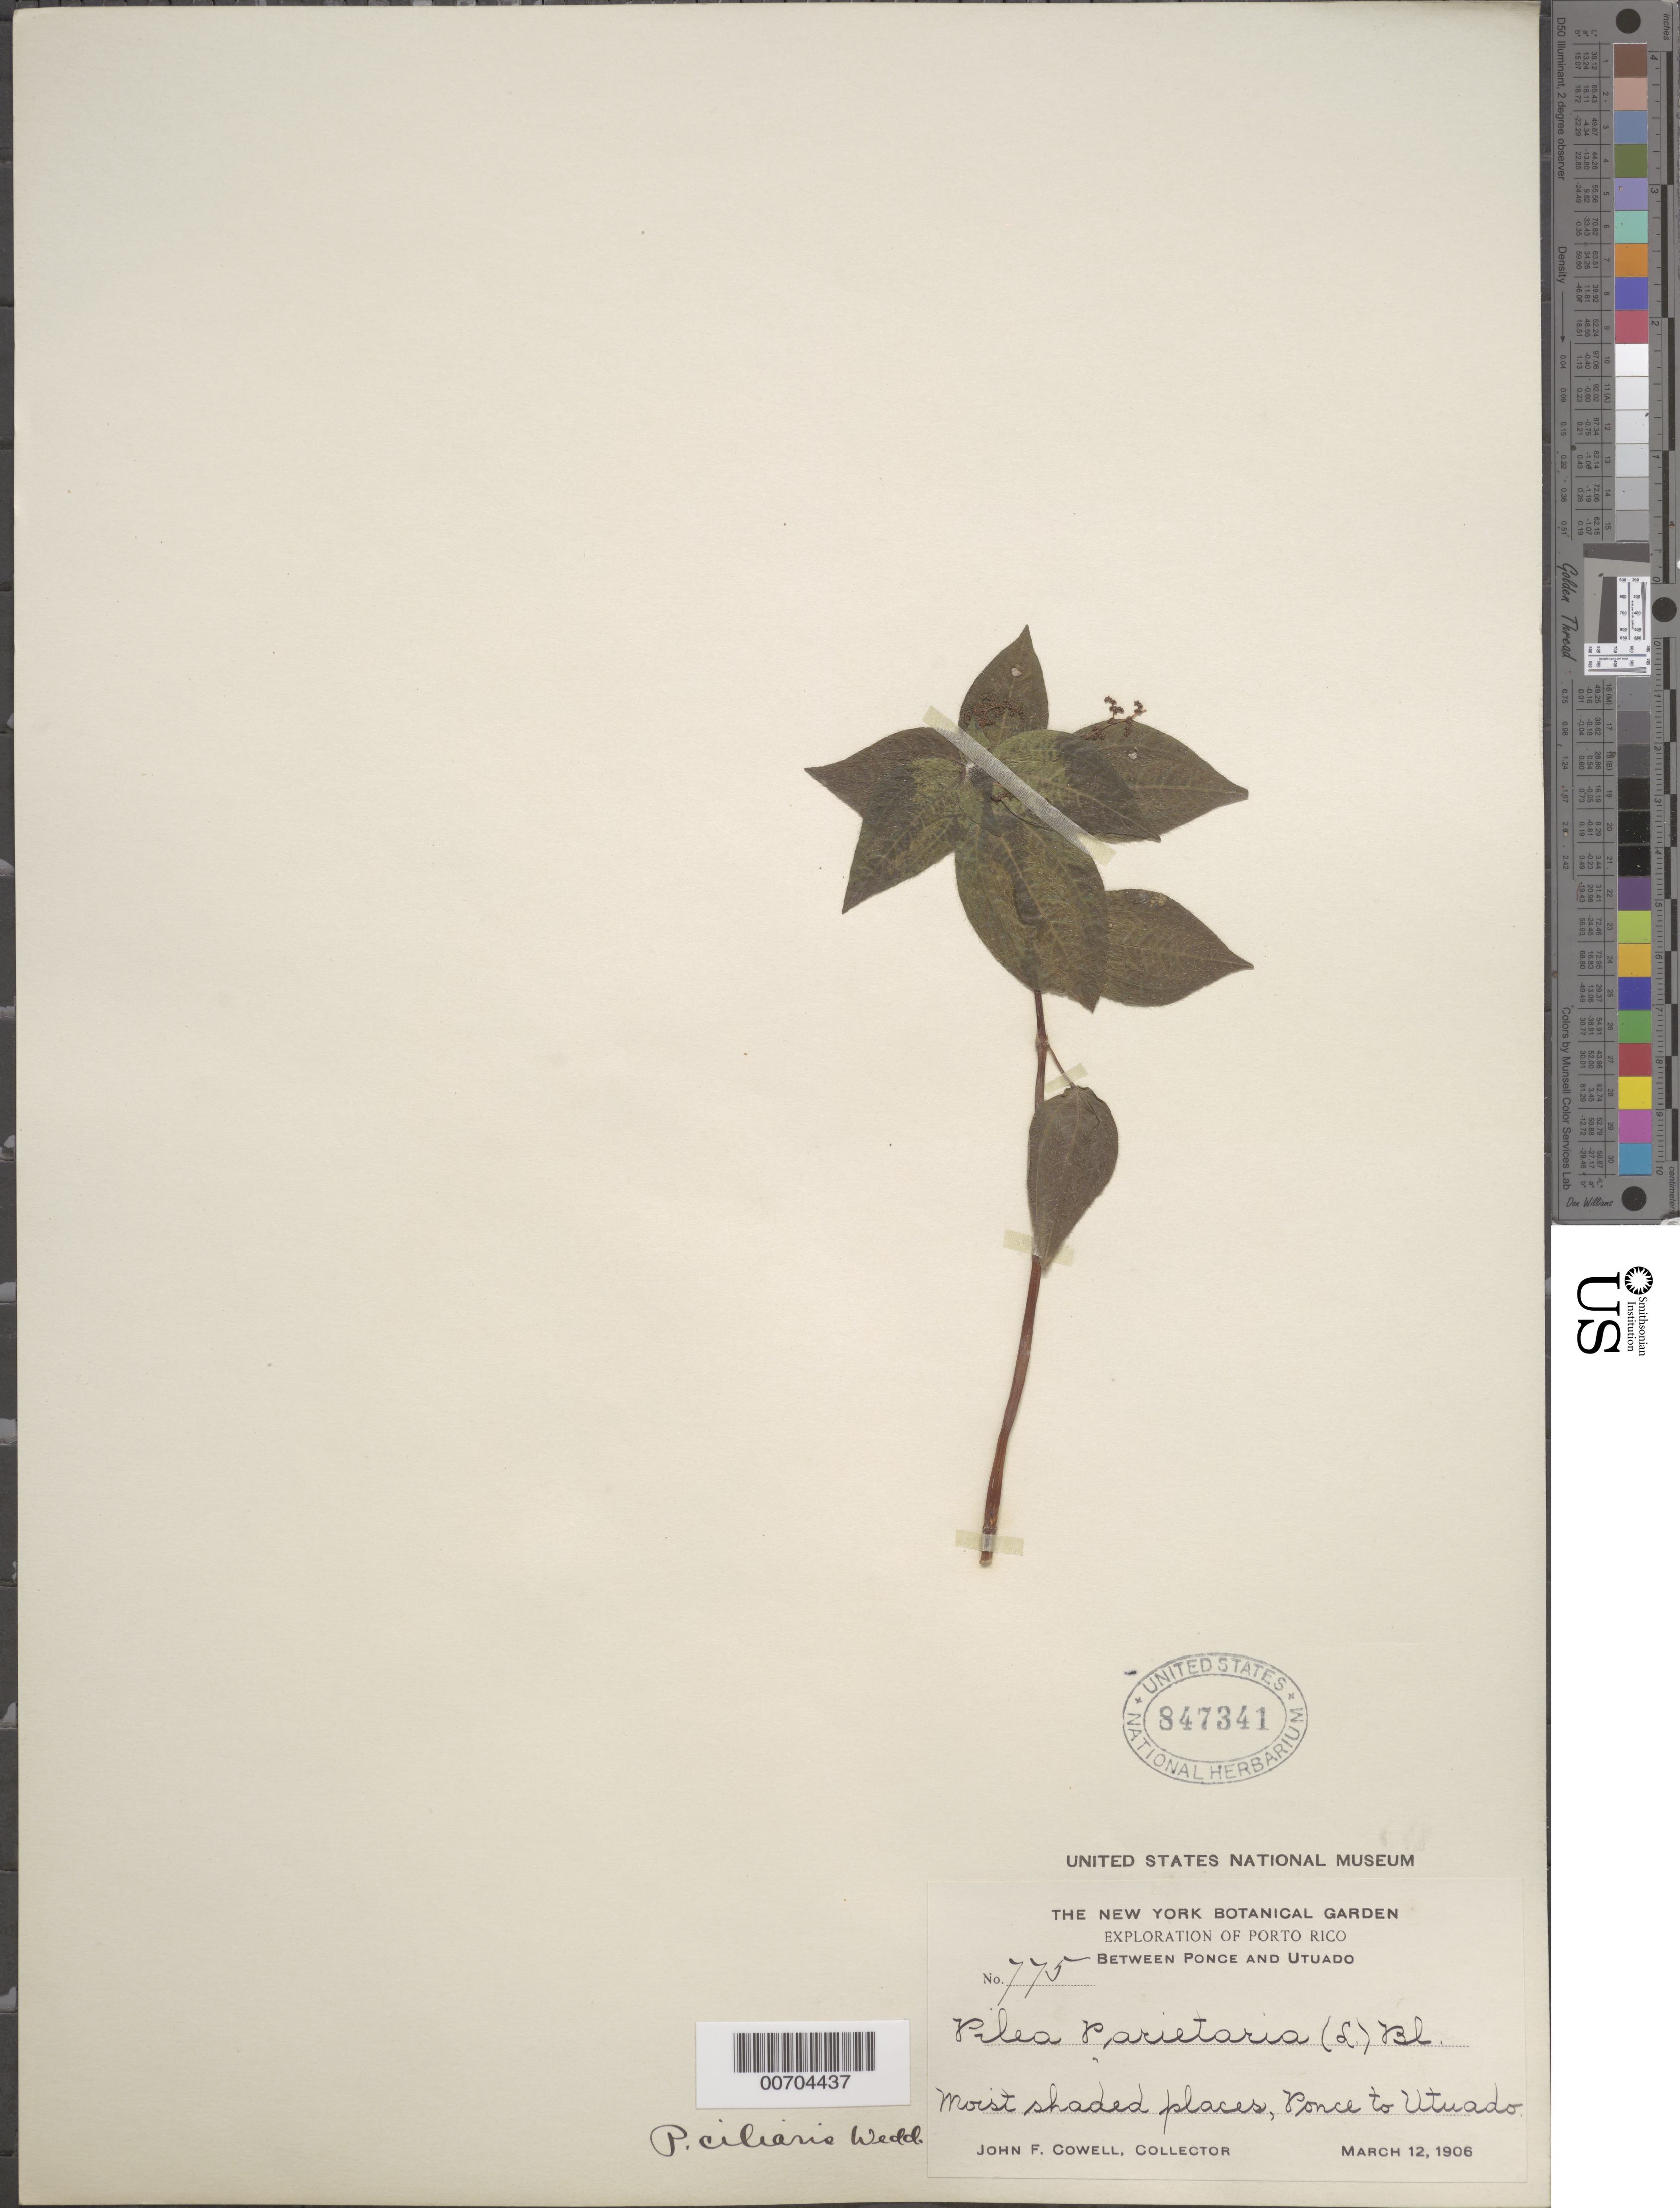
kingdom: Plantae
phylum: Tracheophyta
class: Magnoliopsida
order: Rosales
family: Urticaceae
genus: Pilea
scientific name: Pilea parietaria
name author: (L.) Blume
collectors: J. F. Cowell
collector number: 775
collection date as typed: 12 Mar 1906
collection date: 1906-03-12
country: Puerto Rico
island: Greater Antilles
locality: Btw. Ponce & Utuado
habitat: Moist shaded places.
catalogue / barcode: US 847341